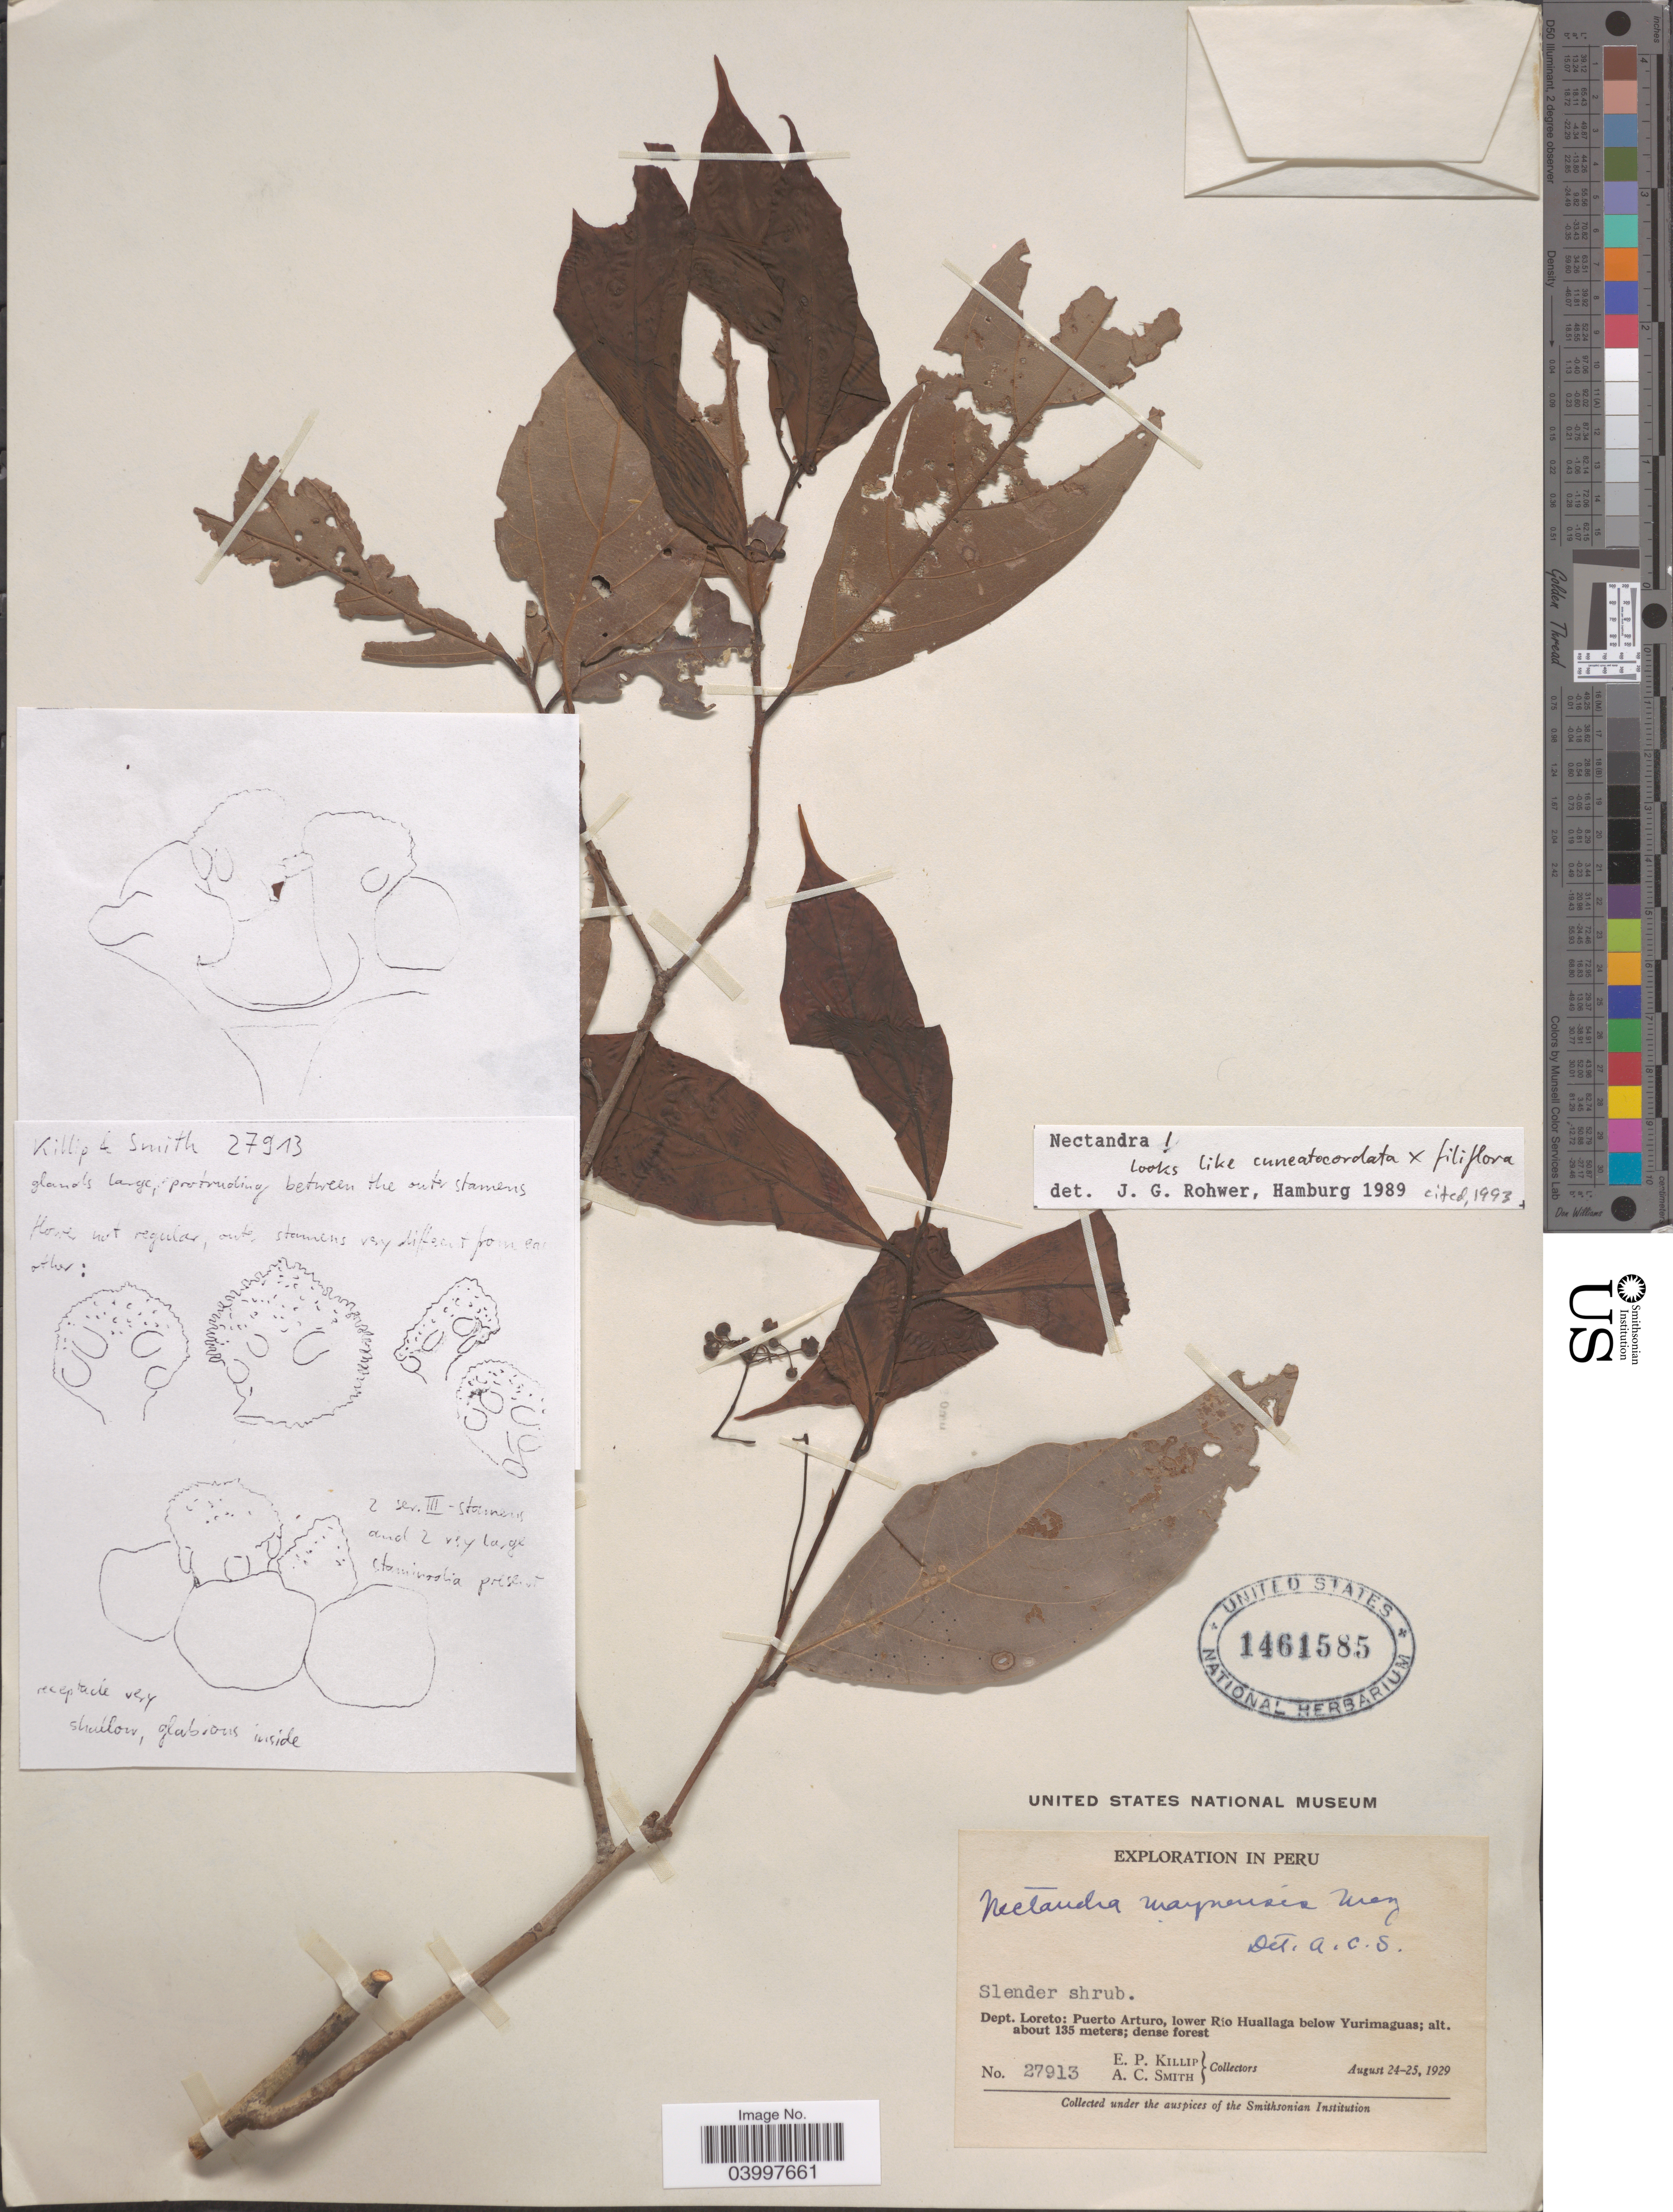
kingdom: Plantae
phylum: Tracheophyta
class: Magnoliopsida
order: Laurales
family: Lauraceae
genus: Nectandra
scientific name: Nectandra cuneato-cordata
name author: Mez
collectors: E. P. Killip & A. C. Smith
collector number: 27913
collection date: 1929-08-24/1929-08-25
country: Peru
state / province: Loreto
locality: Dept. Loreto: Puerto Arturo, lower Río Huallaga below Yurimaguas.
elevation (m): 135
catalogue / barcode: US 1461585